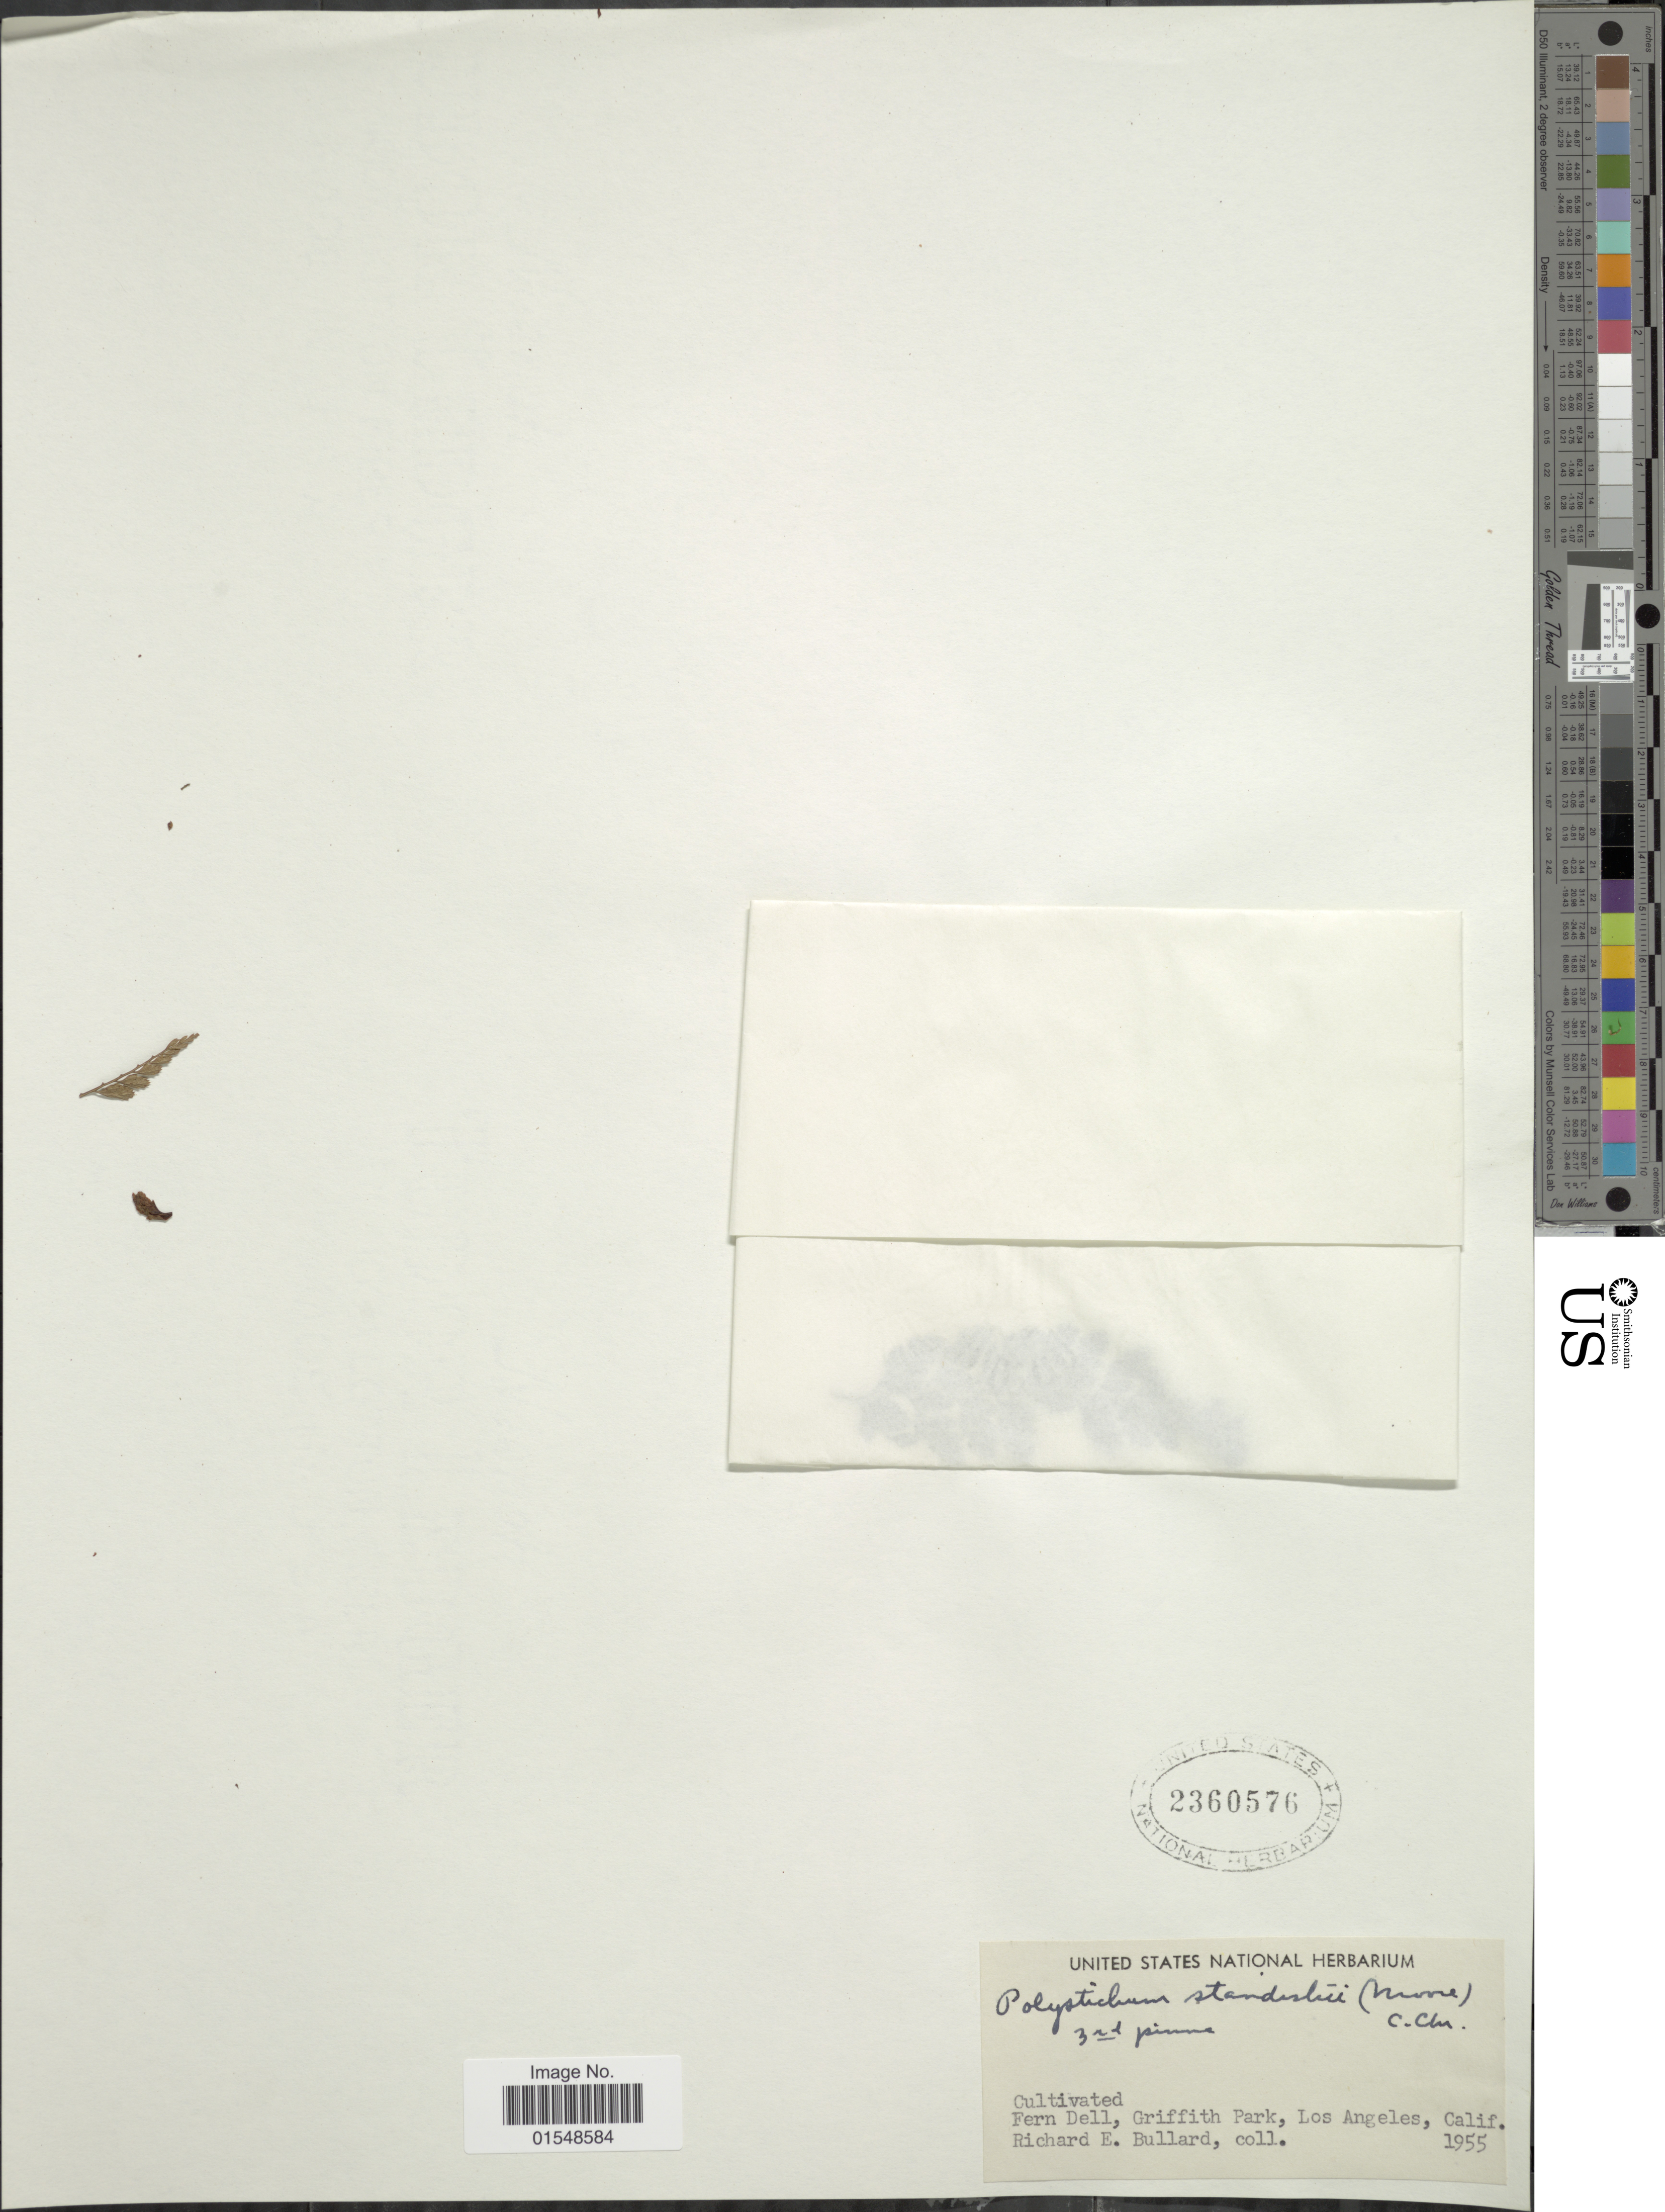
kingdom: Plantae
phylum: Tracheophyta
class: Polypodiopsida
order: Polypodiales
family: Dryopteridaceae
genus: Arachniodes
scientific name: Arachniodes standishii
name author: (T. Moore) Ohwi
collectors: R. Bullard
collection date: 1955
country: United States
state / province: California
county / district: Los Angeles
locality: Fern Dell, Griffith Park, Los Angeles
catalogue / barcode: US 2360576